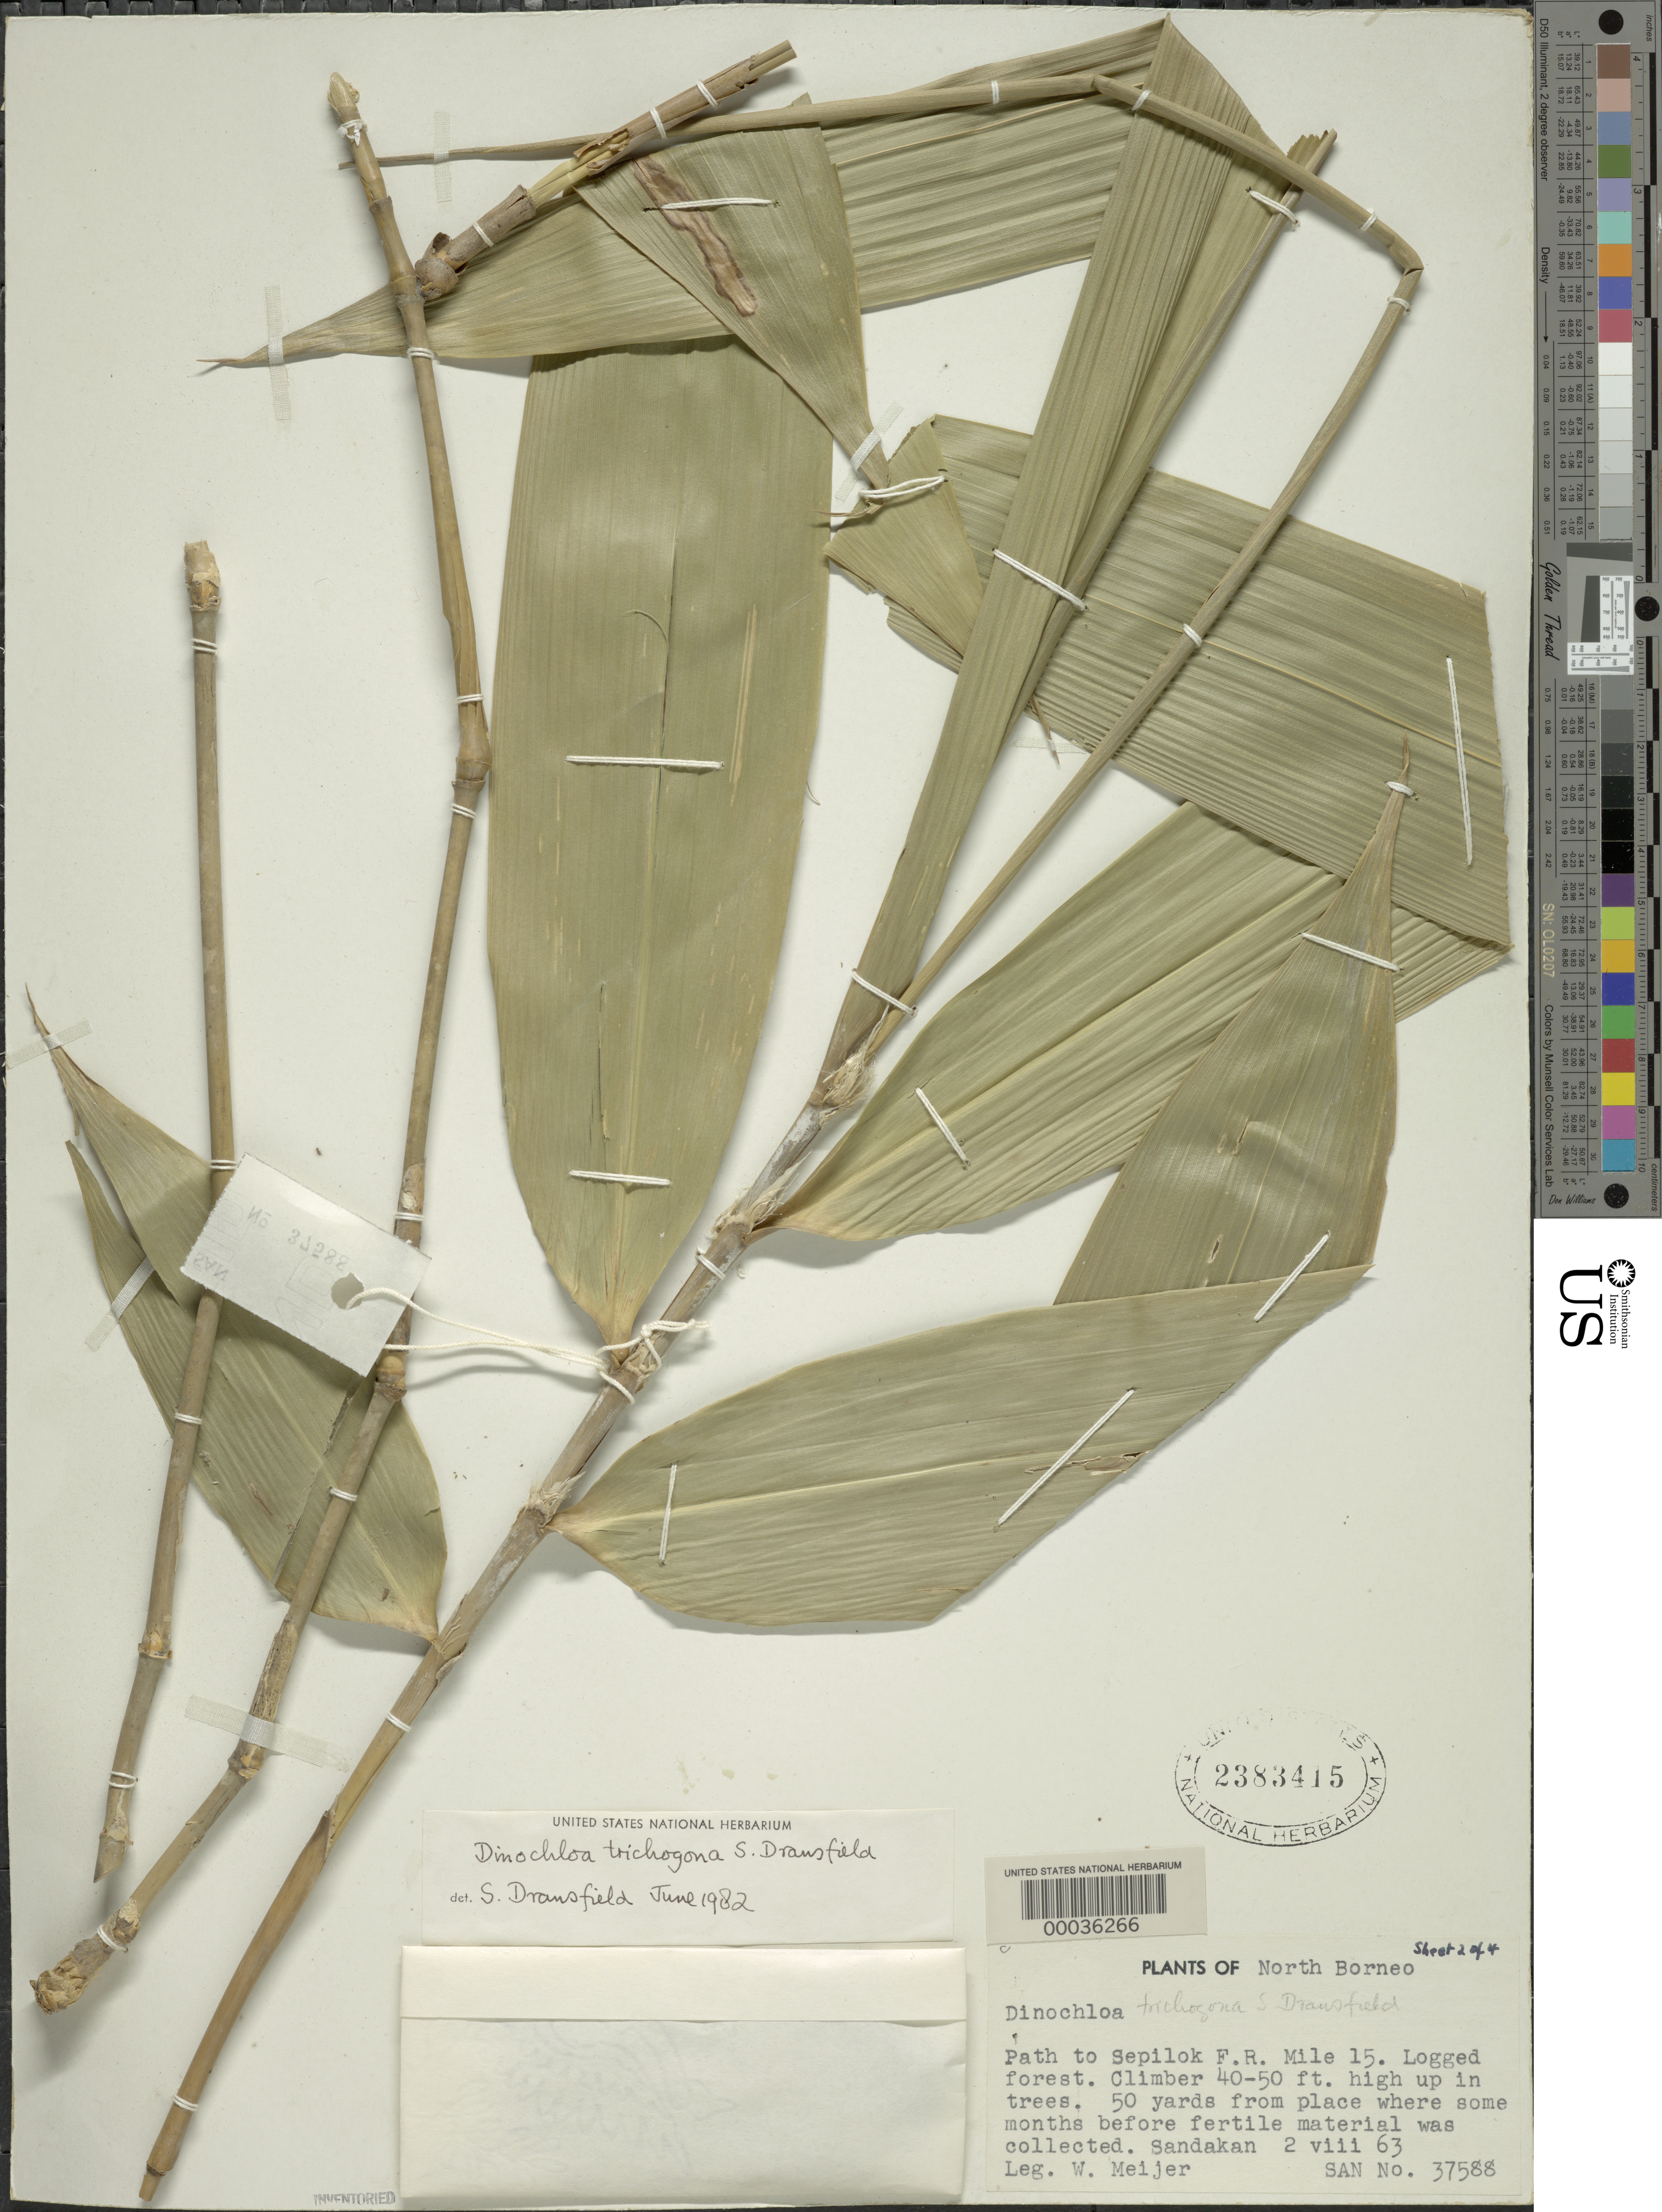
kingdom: Plantae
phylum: Tracheophyta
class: Liliopsida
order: Poales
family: Poaceae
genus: Dinochloa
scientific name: Dinochloa trichogona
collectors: W. Meijer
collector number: San 37588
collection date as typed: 02 Aug 1963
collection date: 1963-08-02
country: Malaysia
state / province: Sabah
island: Borneo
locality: Path to sepilok f.r. mile 15, sandakan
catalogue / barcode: US 2383415